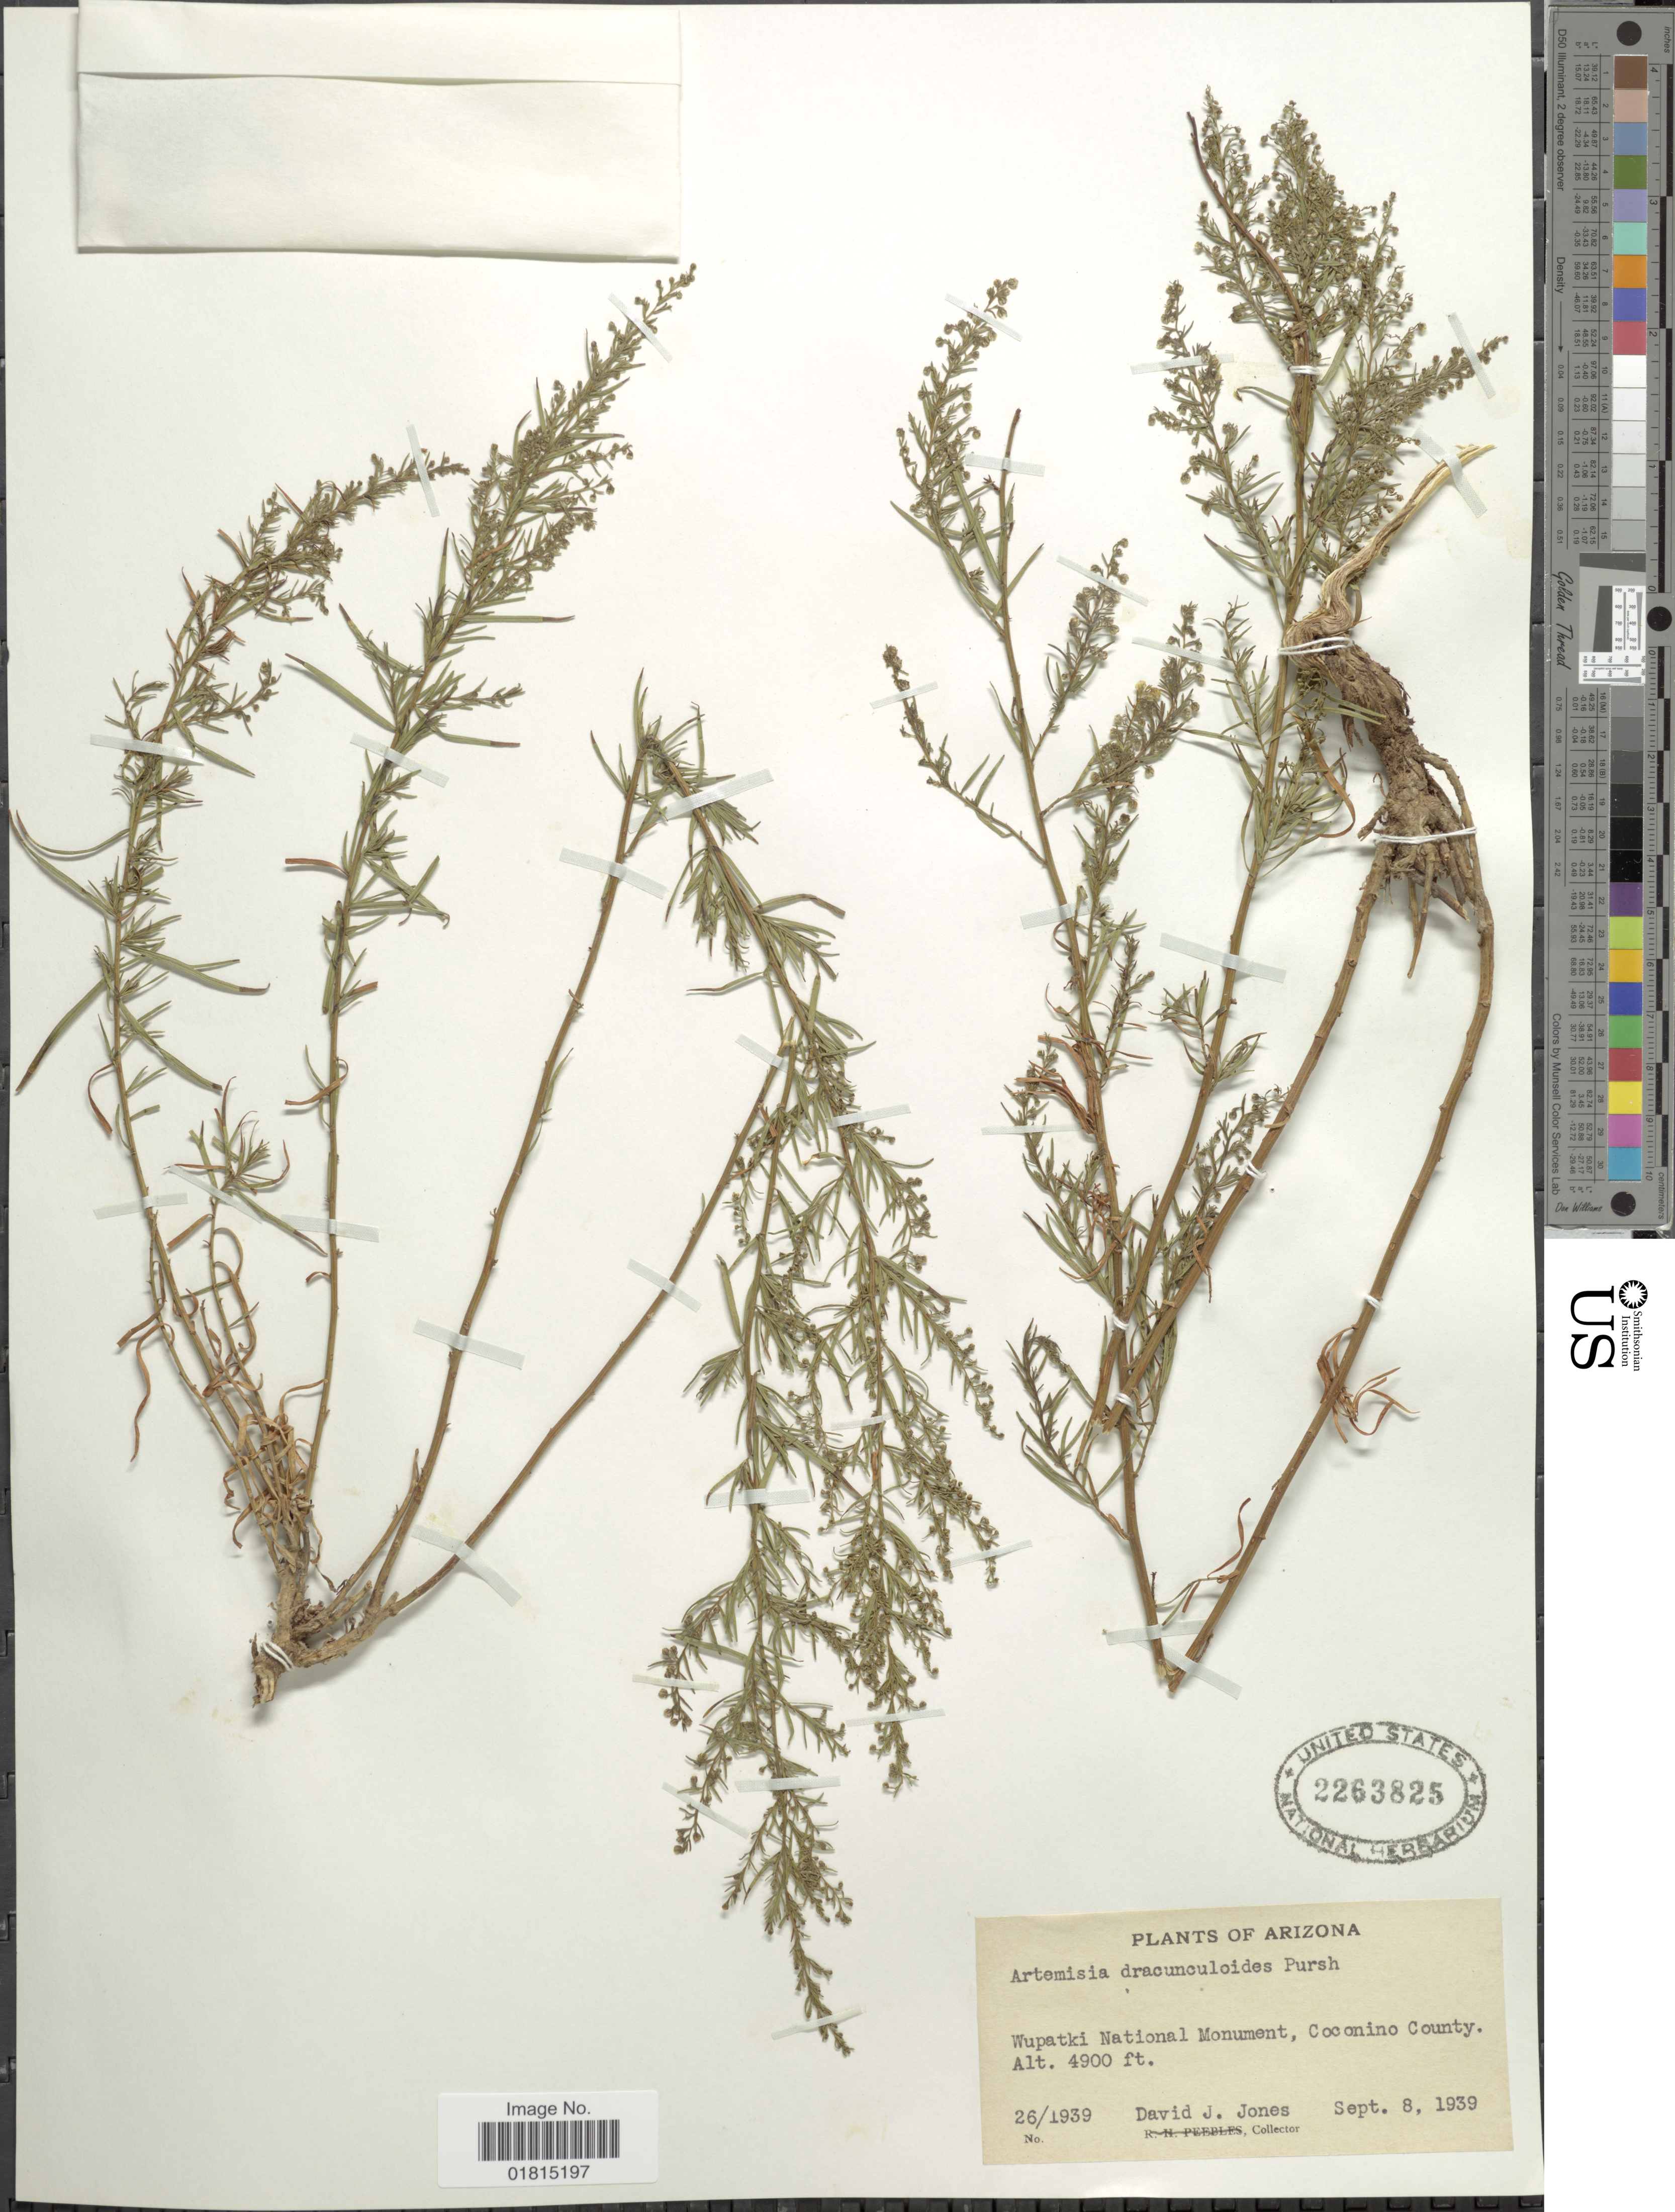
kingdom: Plantae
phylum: Tracheophyta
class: Magnoliopsida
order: Asterales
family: Asteraceae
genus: Artemisia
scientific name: Artemisia dracunculoides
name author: Pursh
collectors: D. Jones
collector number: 26/1939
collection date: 1939-09-08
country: United States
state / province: Arizona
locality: Wupatki National Monument, Coconino County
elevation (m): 1494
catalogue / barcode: US 2263825